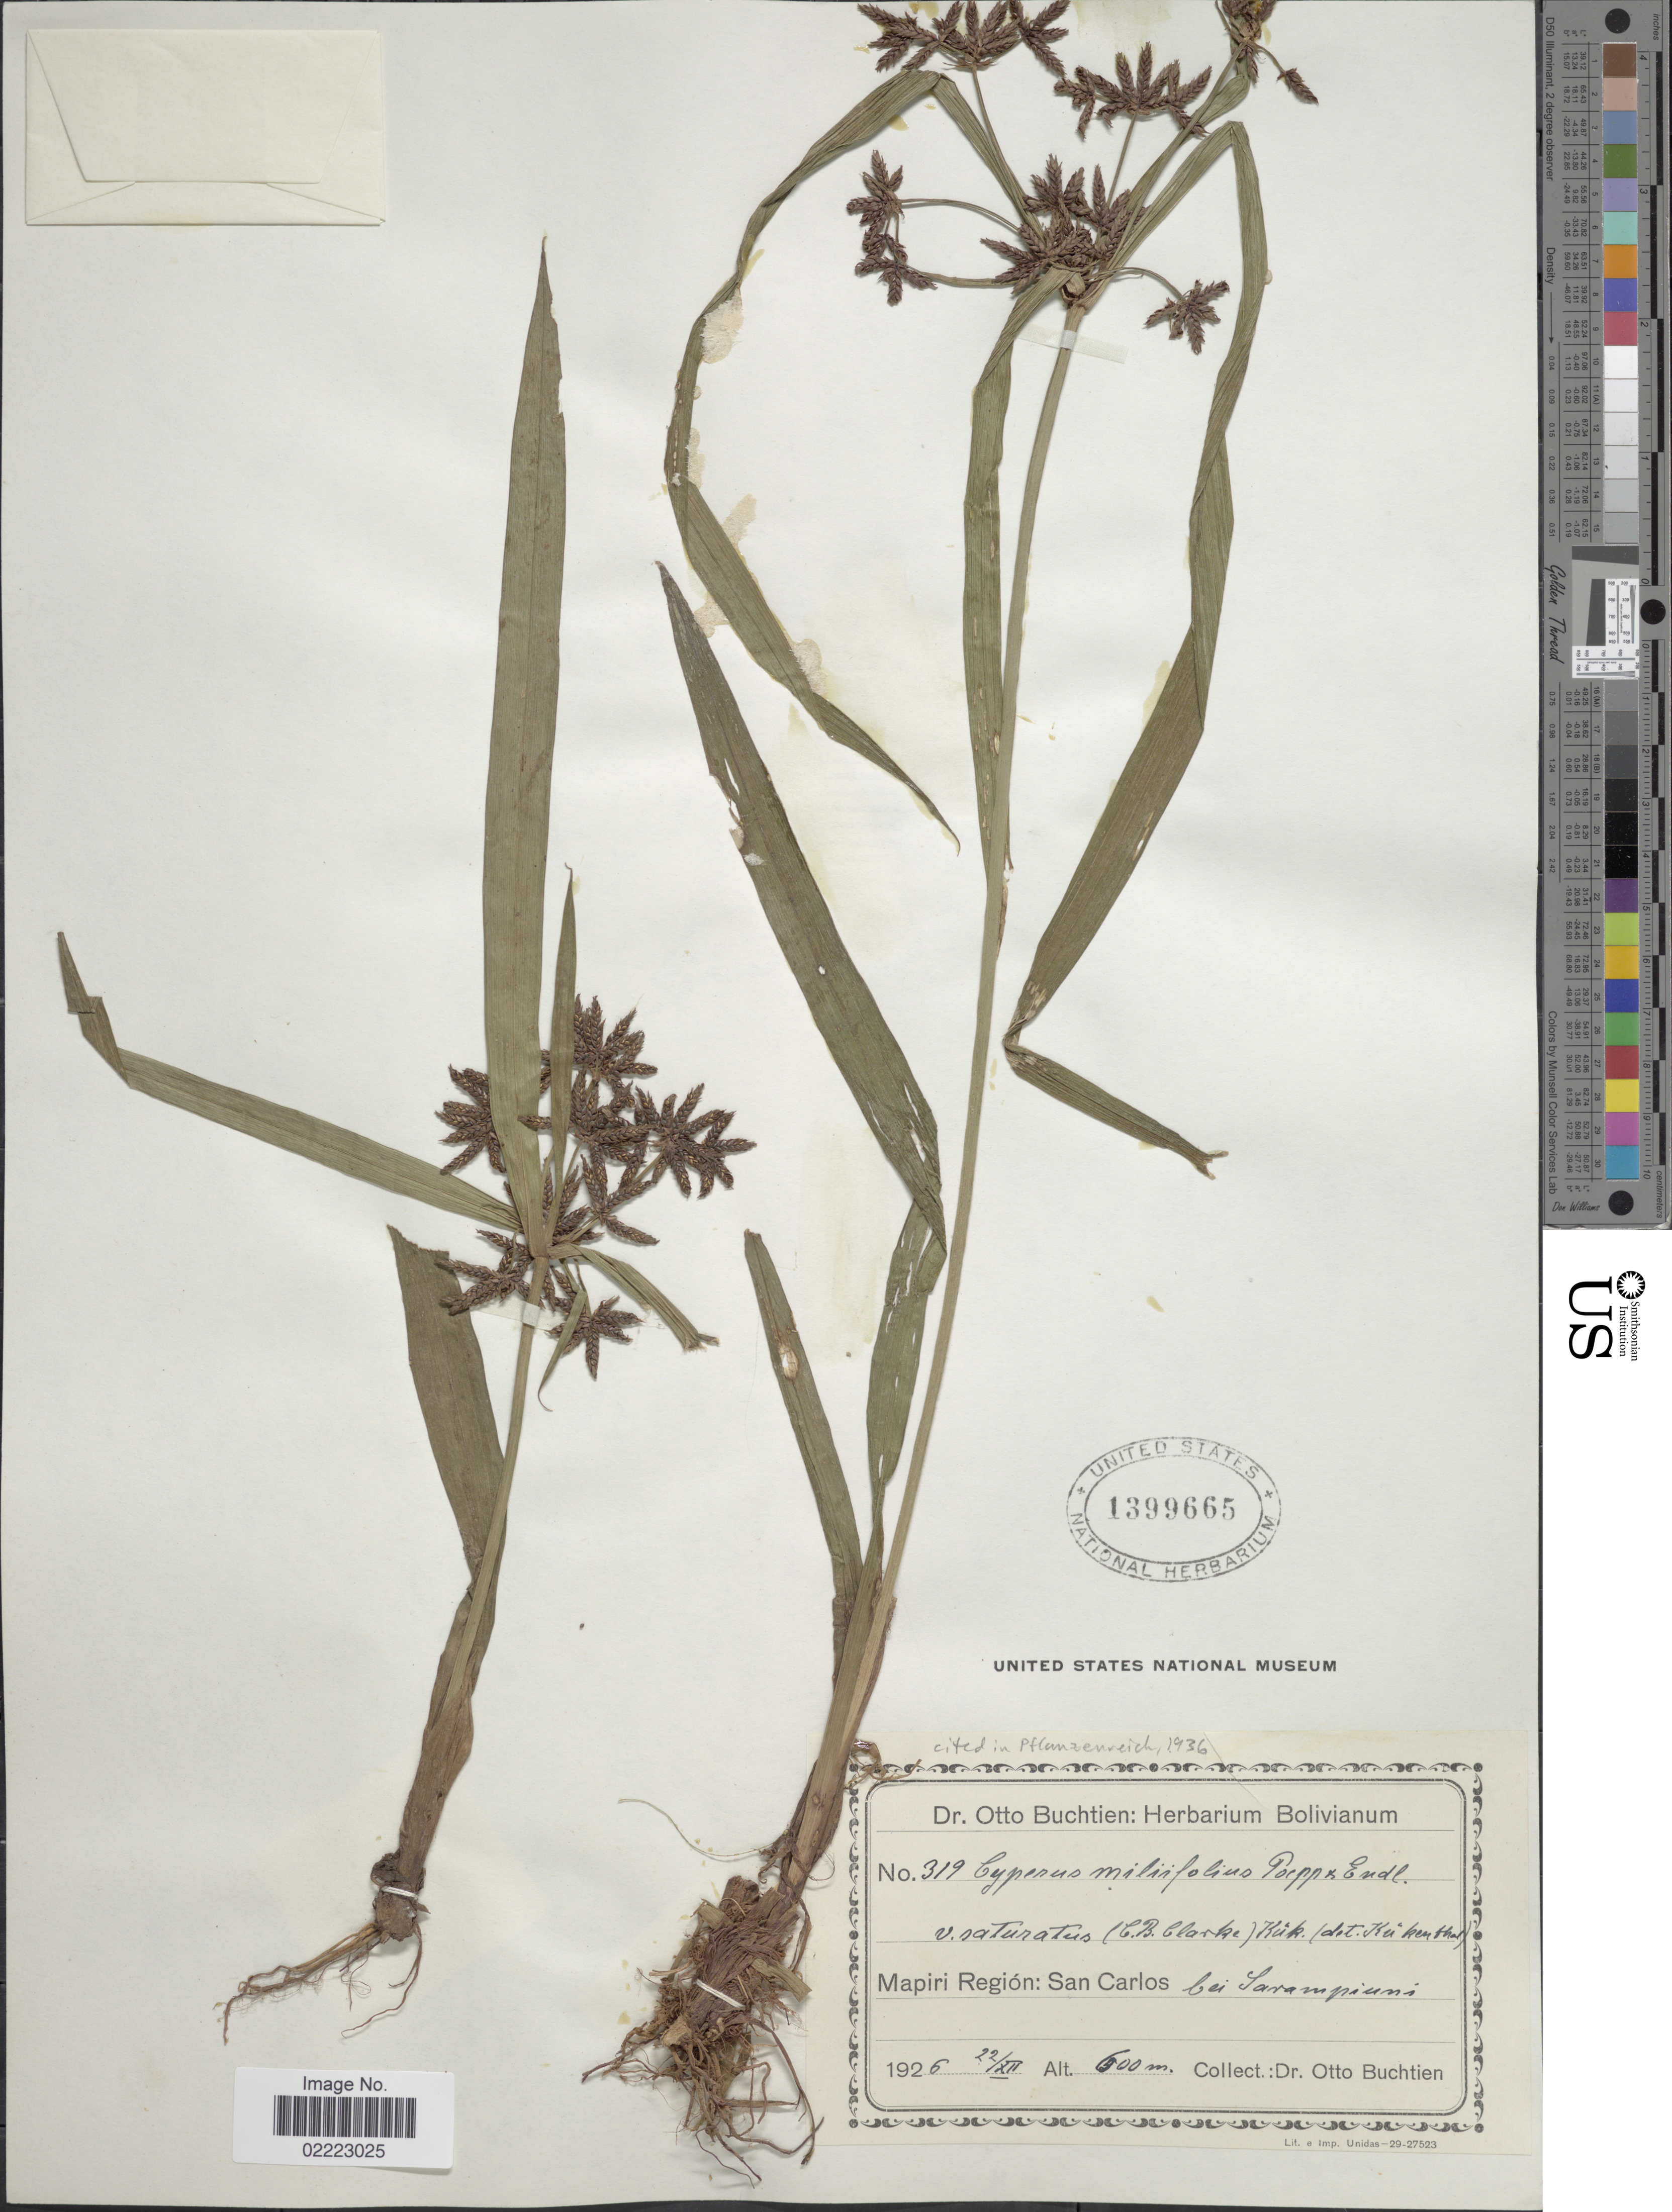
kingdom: Plantae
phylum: Tracheophyta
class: Liliopsida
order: Poales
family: Cyperaceae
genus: Cyperus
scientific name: Cyperus miliifolius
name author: Poepp. & Kunth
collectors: O. Buchtien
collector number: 319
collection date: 1926-12-22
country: Bolivia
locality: Mapiri Region: San Carlos bei Sarampiuni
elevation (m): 600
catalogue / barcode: US 1399665